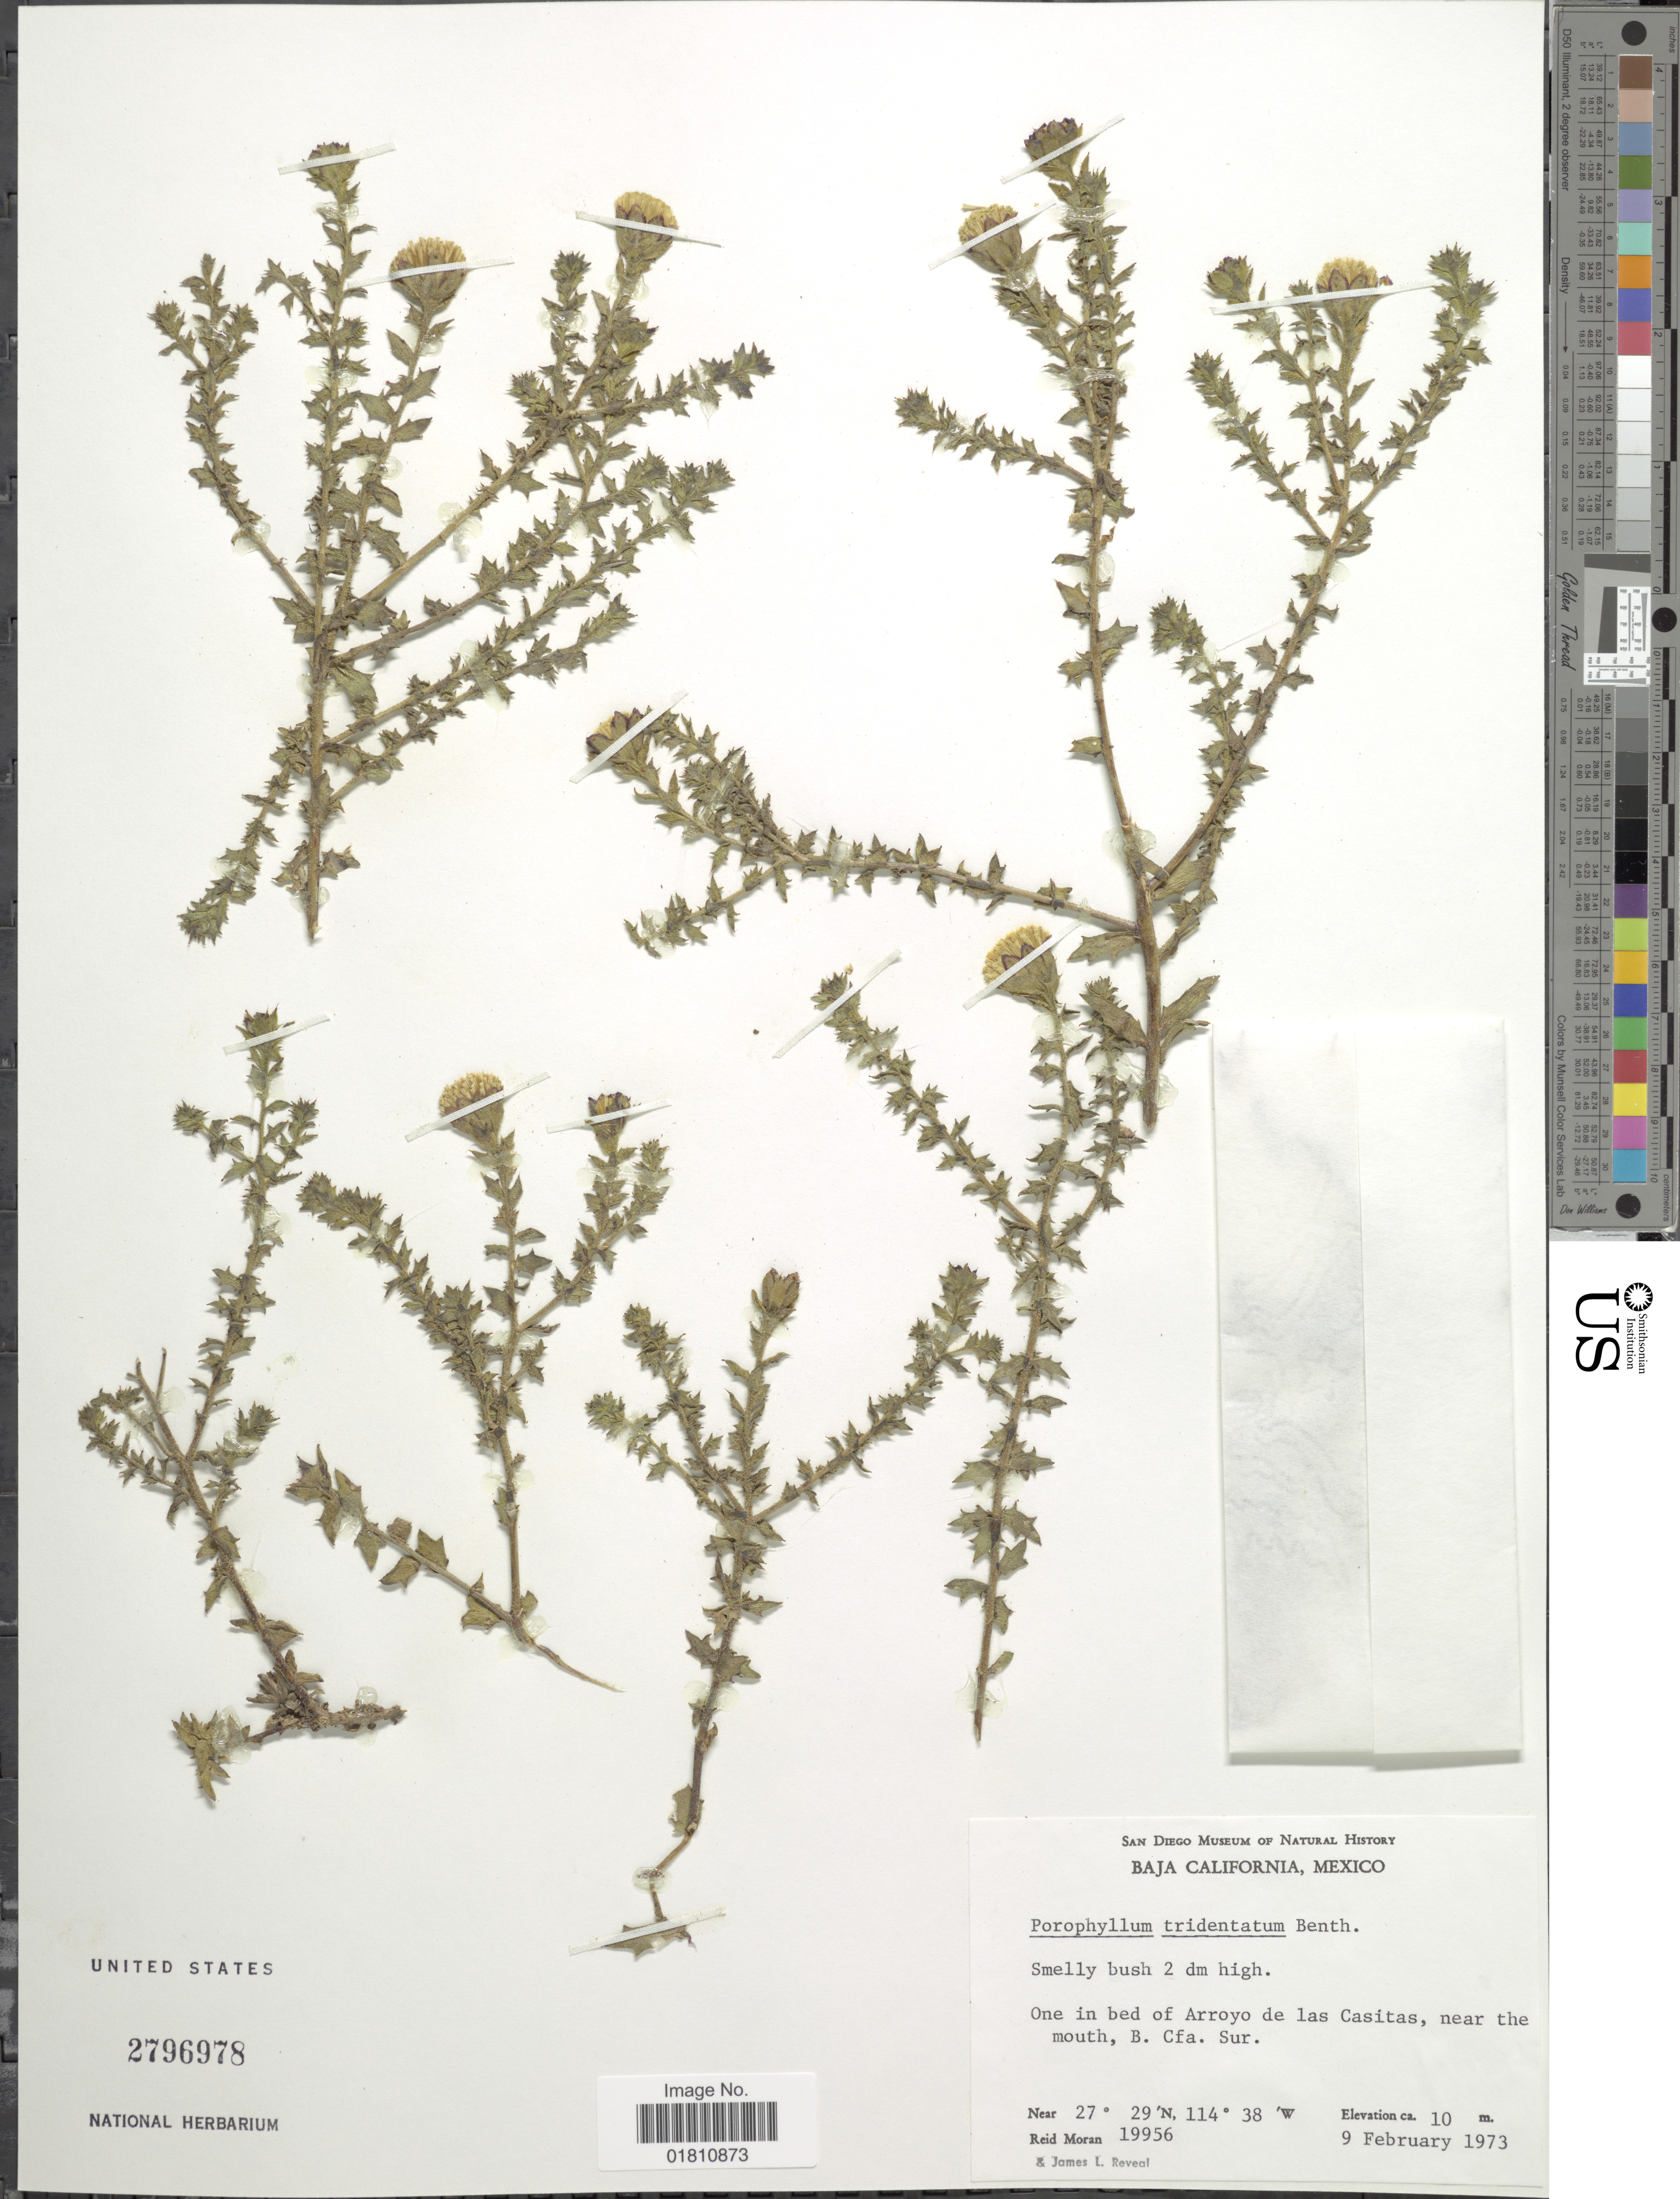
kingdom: Plantae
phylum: Tracheophyta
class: Magnoliopsida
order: Asterales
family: Asteraceae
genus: Bajacalia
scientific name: Bajacalia moranii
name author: B.L. Turner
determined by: Anzuinelli, M.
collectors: R. V. Moran & J. L. Reveal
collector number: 19956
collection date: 1973-02-09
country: Mexico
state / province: Baja California Sur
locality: One in bed of Arroyo de las Casitas, near the mouth.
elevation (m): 10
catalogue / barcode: US 2796978